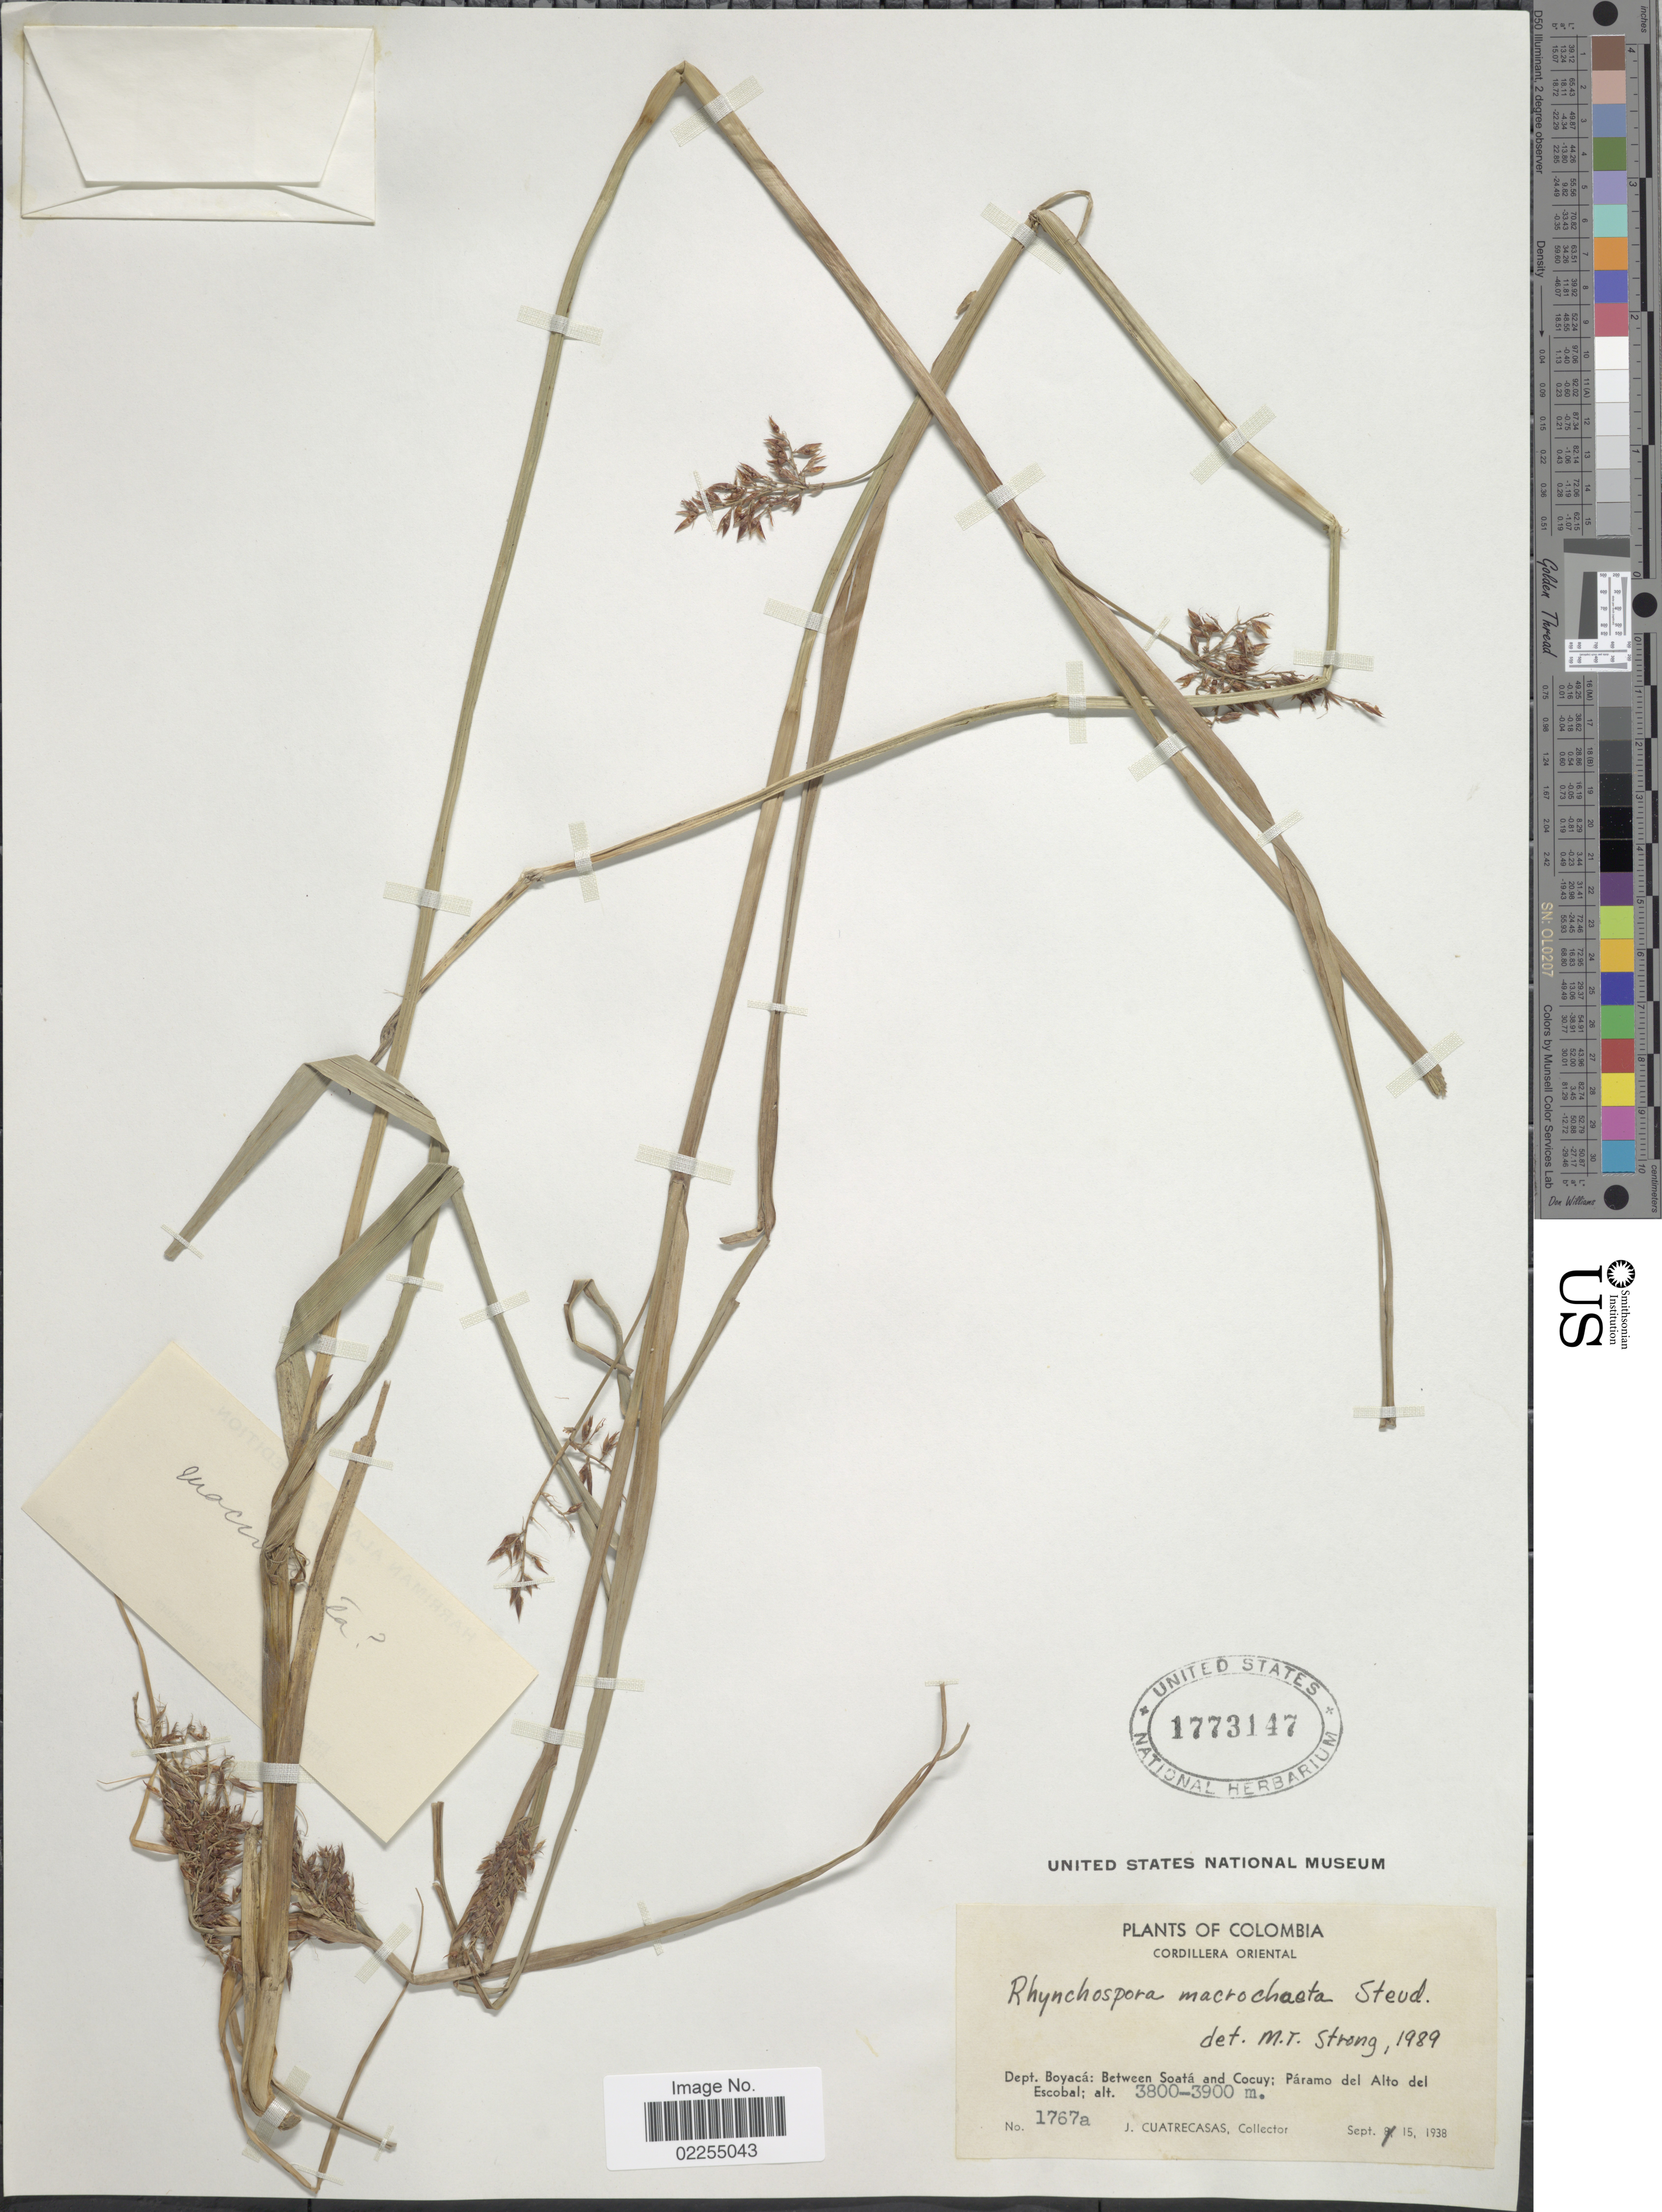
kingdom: Plantae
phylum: Tracheophyta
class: Liliopsida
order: Poales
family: Cyperaceae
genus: Rhynchospora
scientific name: Rhynchospora macrochaeta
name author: Steud. ex Boeckeler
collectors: J. Cuatrecasas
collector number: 1767a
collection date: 1938-09-15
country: Colombia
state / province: Boyacá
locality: Cordillera Oriental: Between Soata and Cocuy; Paramo del Alto del Escobal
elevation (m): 3800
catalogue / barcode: US 1773147